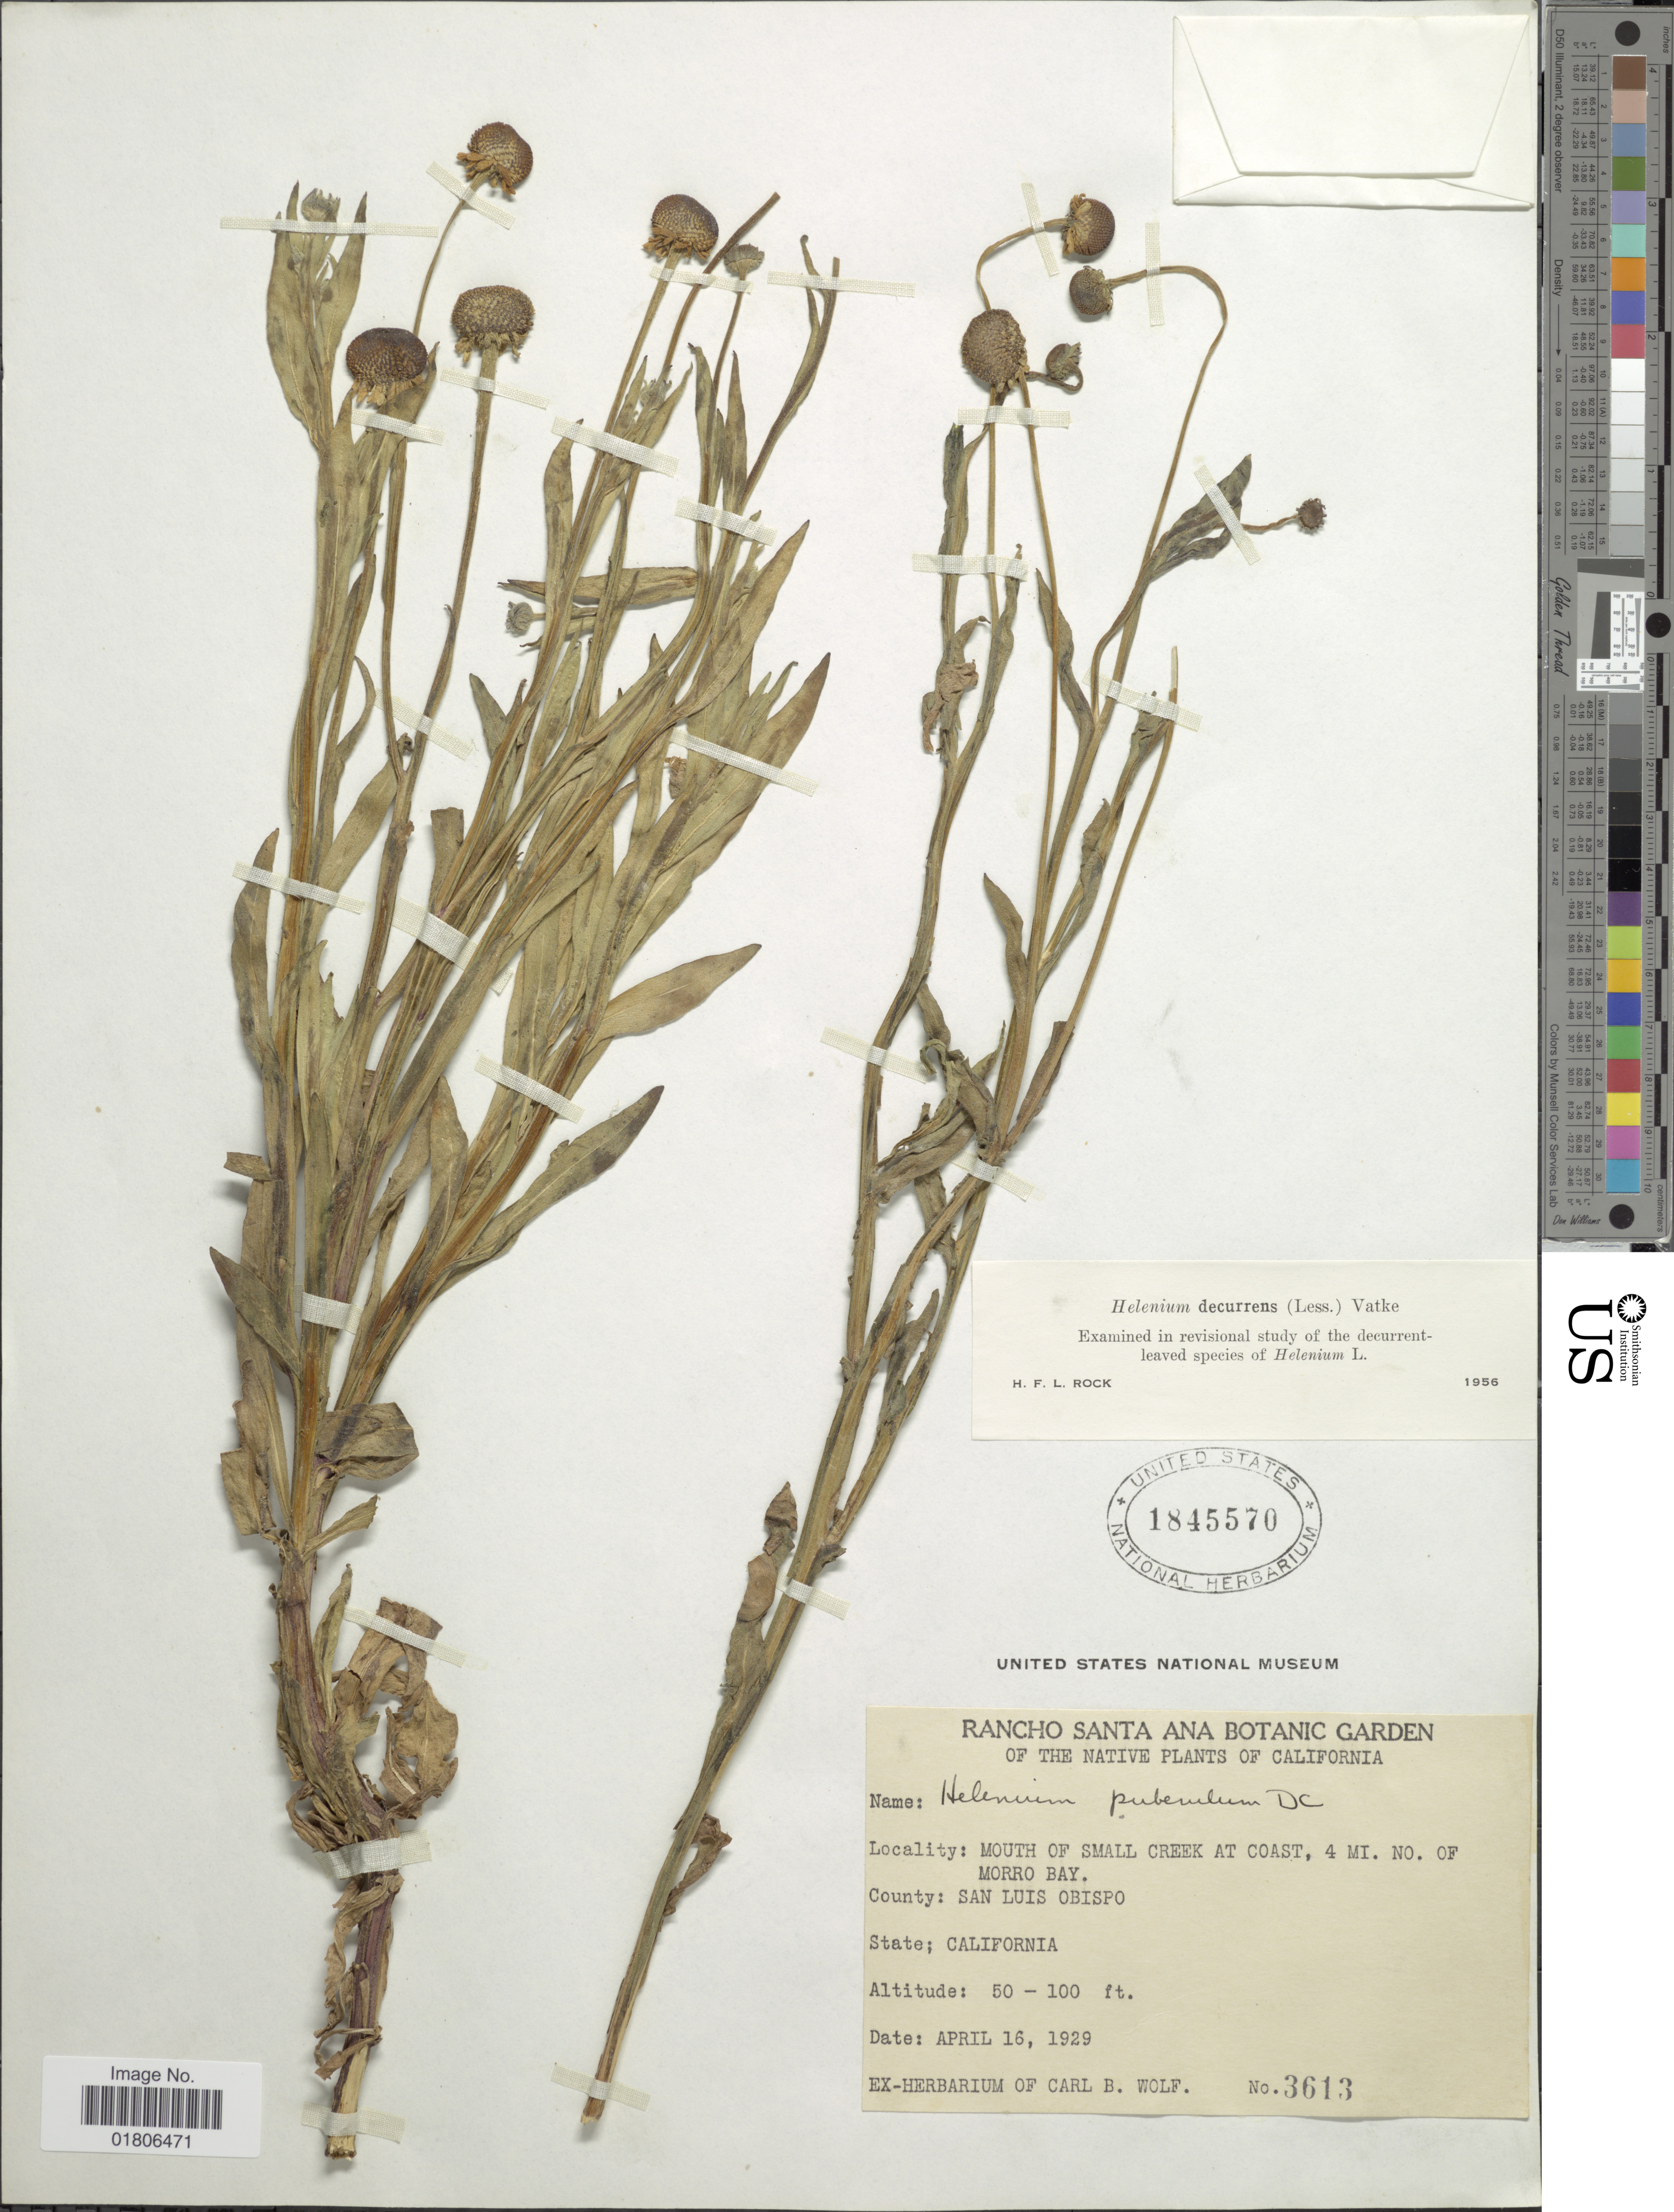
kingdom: Plantae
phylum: Tracheophyta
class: Magnoliopsida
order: Asterales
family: Asteraceae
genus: Helenium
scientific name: Helenium puberulum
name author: DC.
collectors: ex herb. Carl B. Wolf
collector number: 3613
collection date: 1929-04-16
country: United States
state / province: California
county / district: San Luis Obispo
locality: Mouth of Small Creek at Coast, 4 mi NO of Morro Bay, County: San Luis Obispo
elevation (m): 15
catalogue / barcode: US 1845570